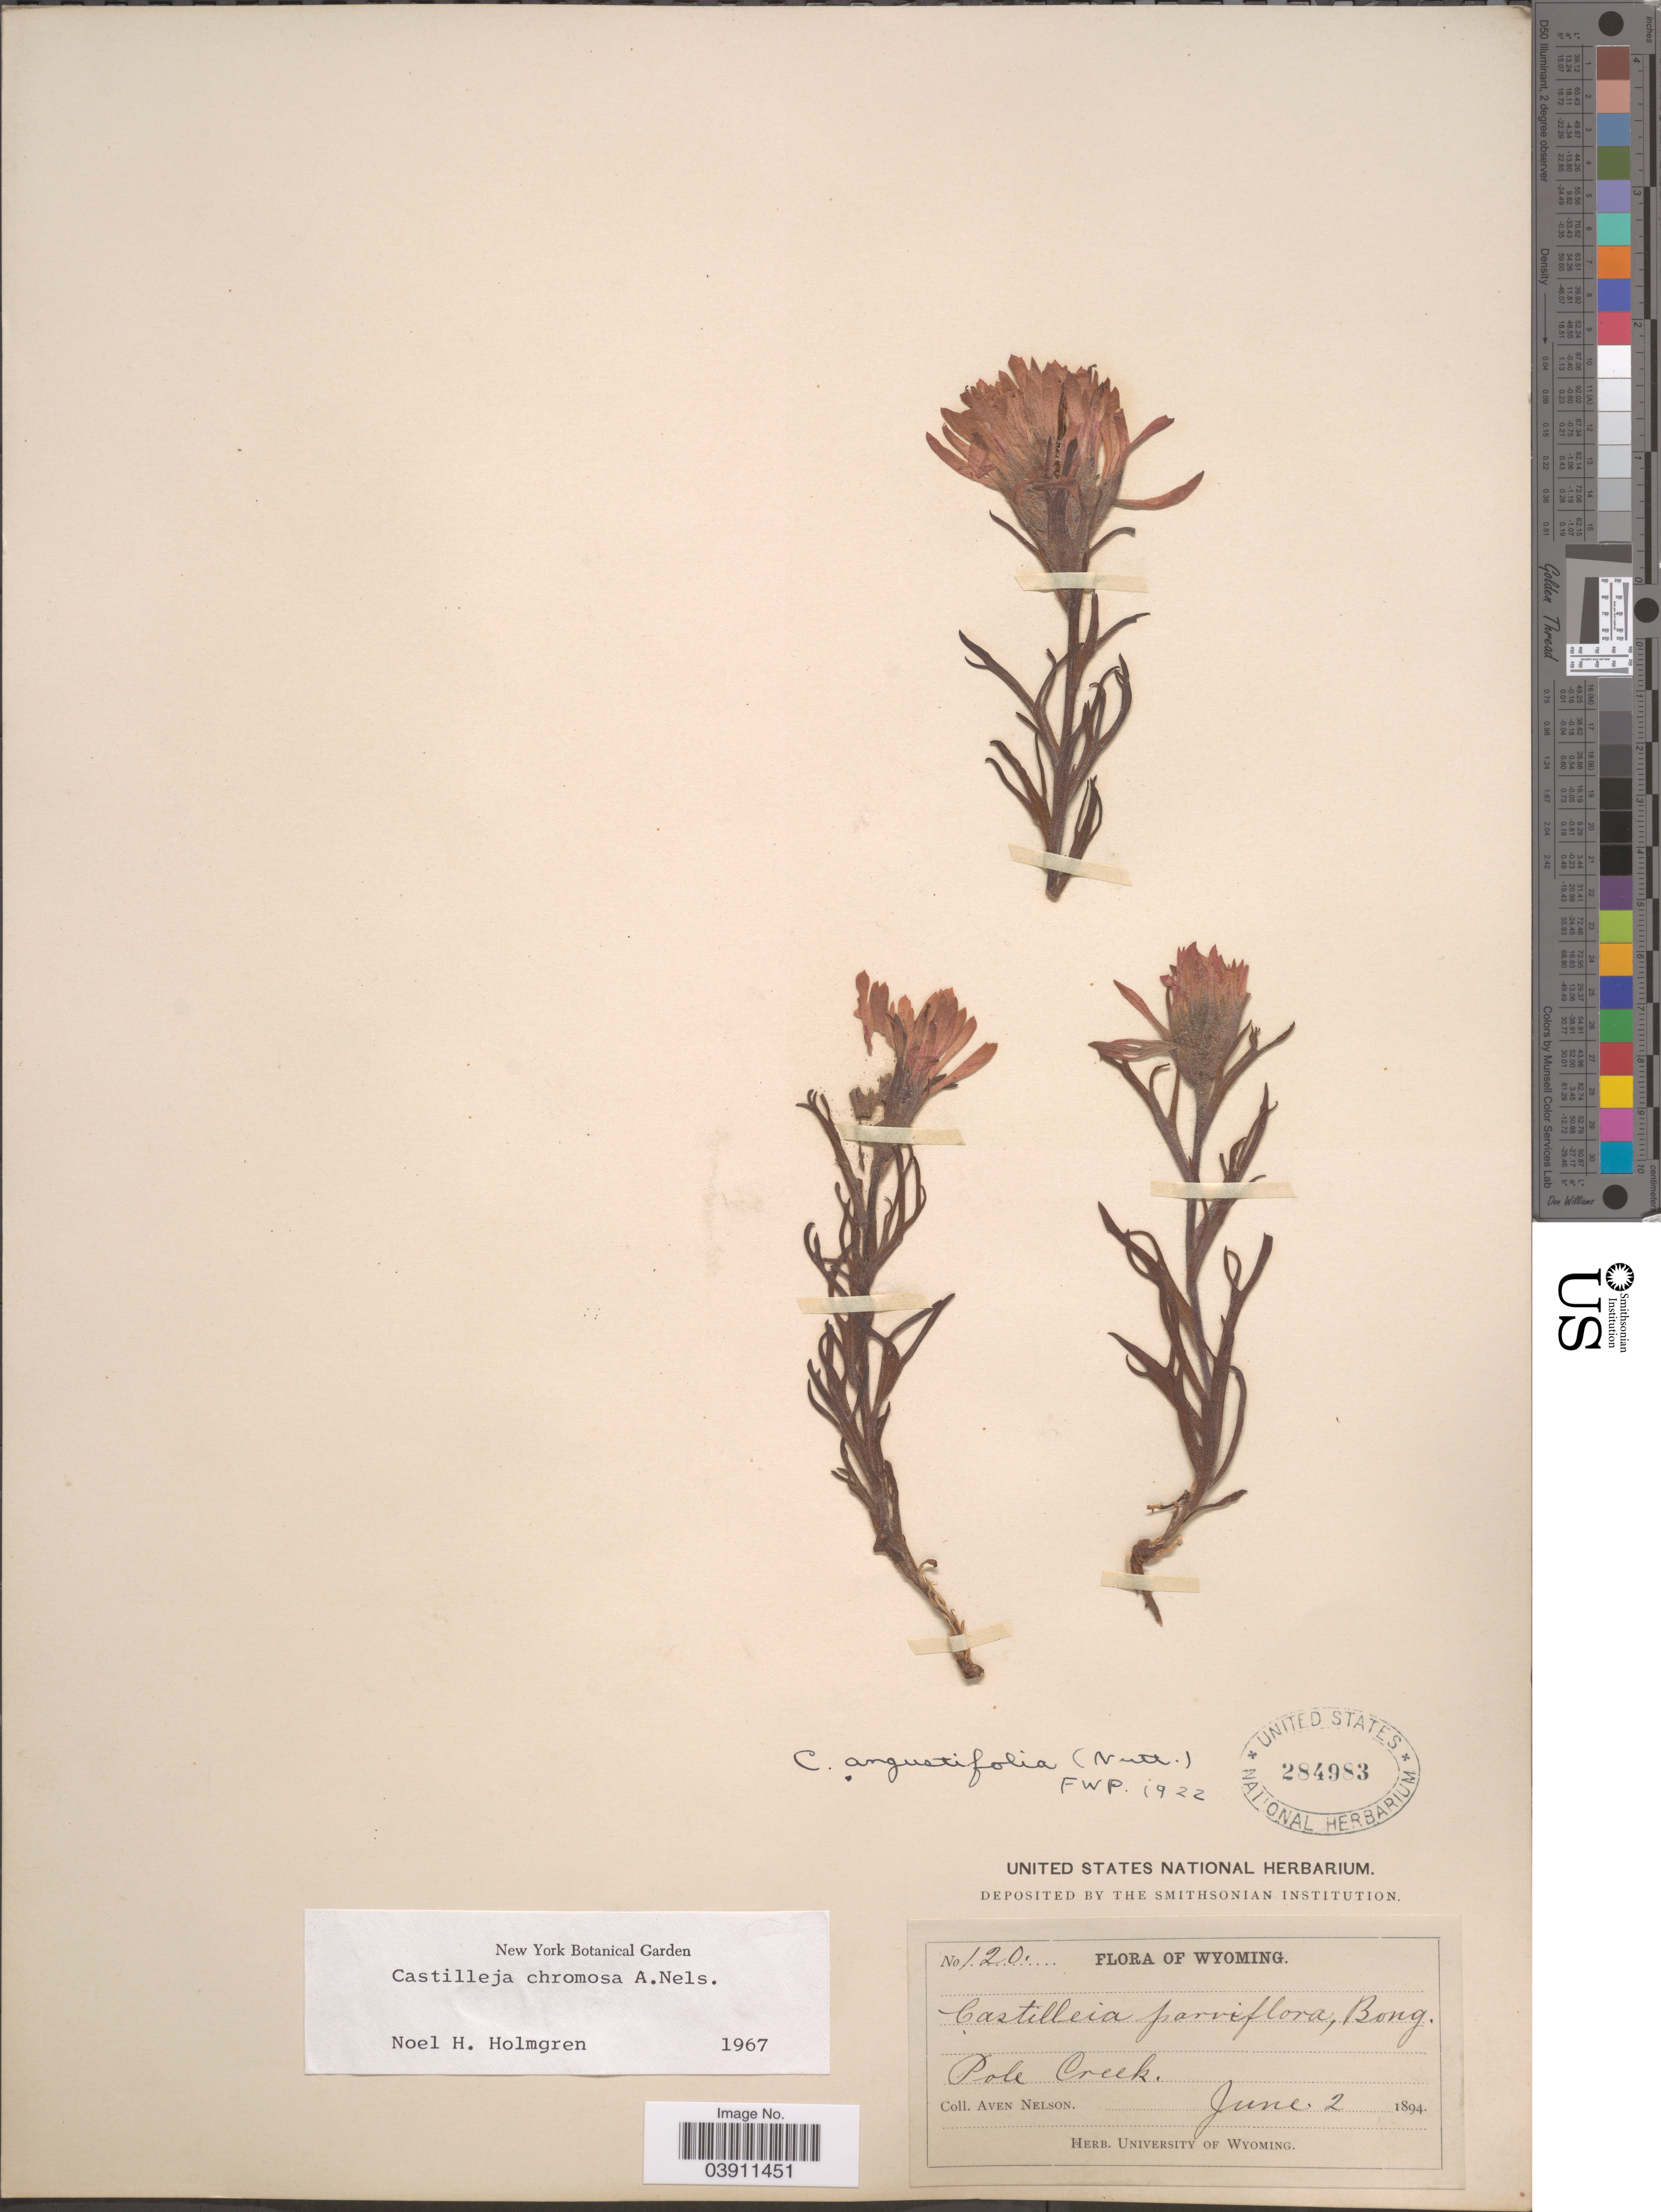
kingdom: Plantae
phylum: Tracheophyta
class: Magnoliopsida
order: Lamiales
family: Orobanchaceae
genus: Castilleja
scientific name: Castilleja chromosa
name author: A. Nelson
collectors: A. Nelson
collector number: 120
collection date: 1894-06-02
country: United States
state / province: Wyoming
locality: Pole Creek.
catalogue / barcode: US 284983